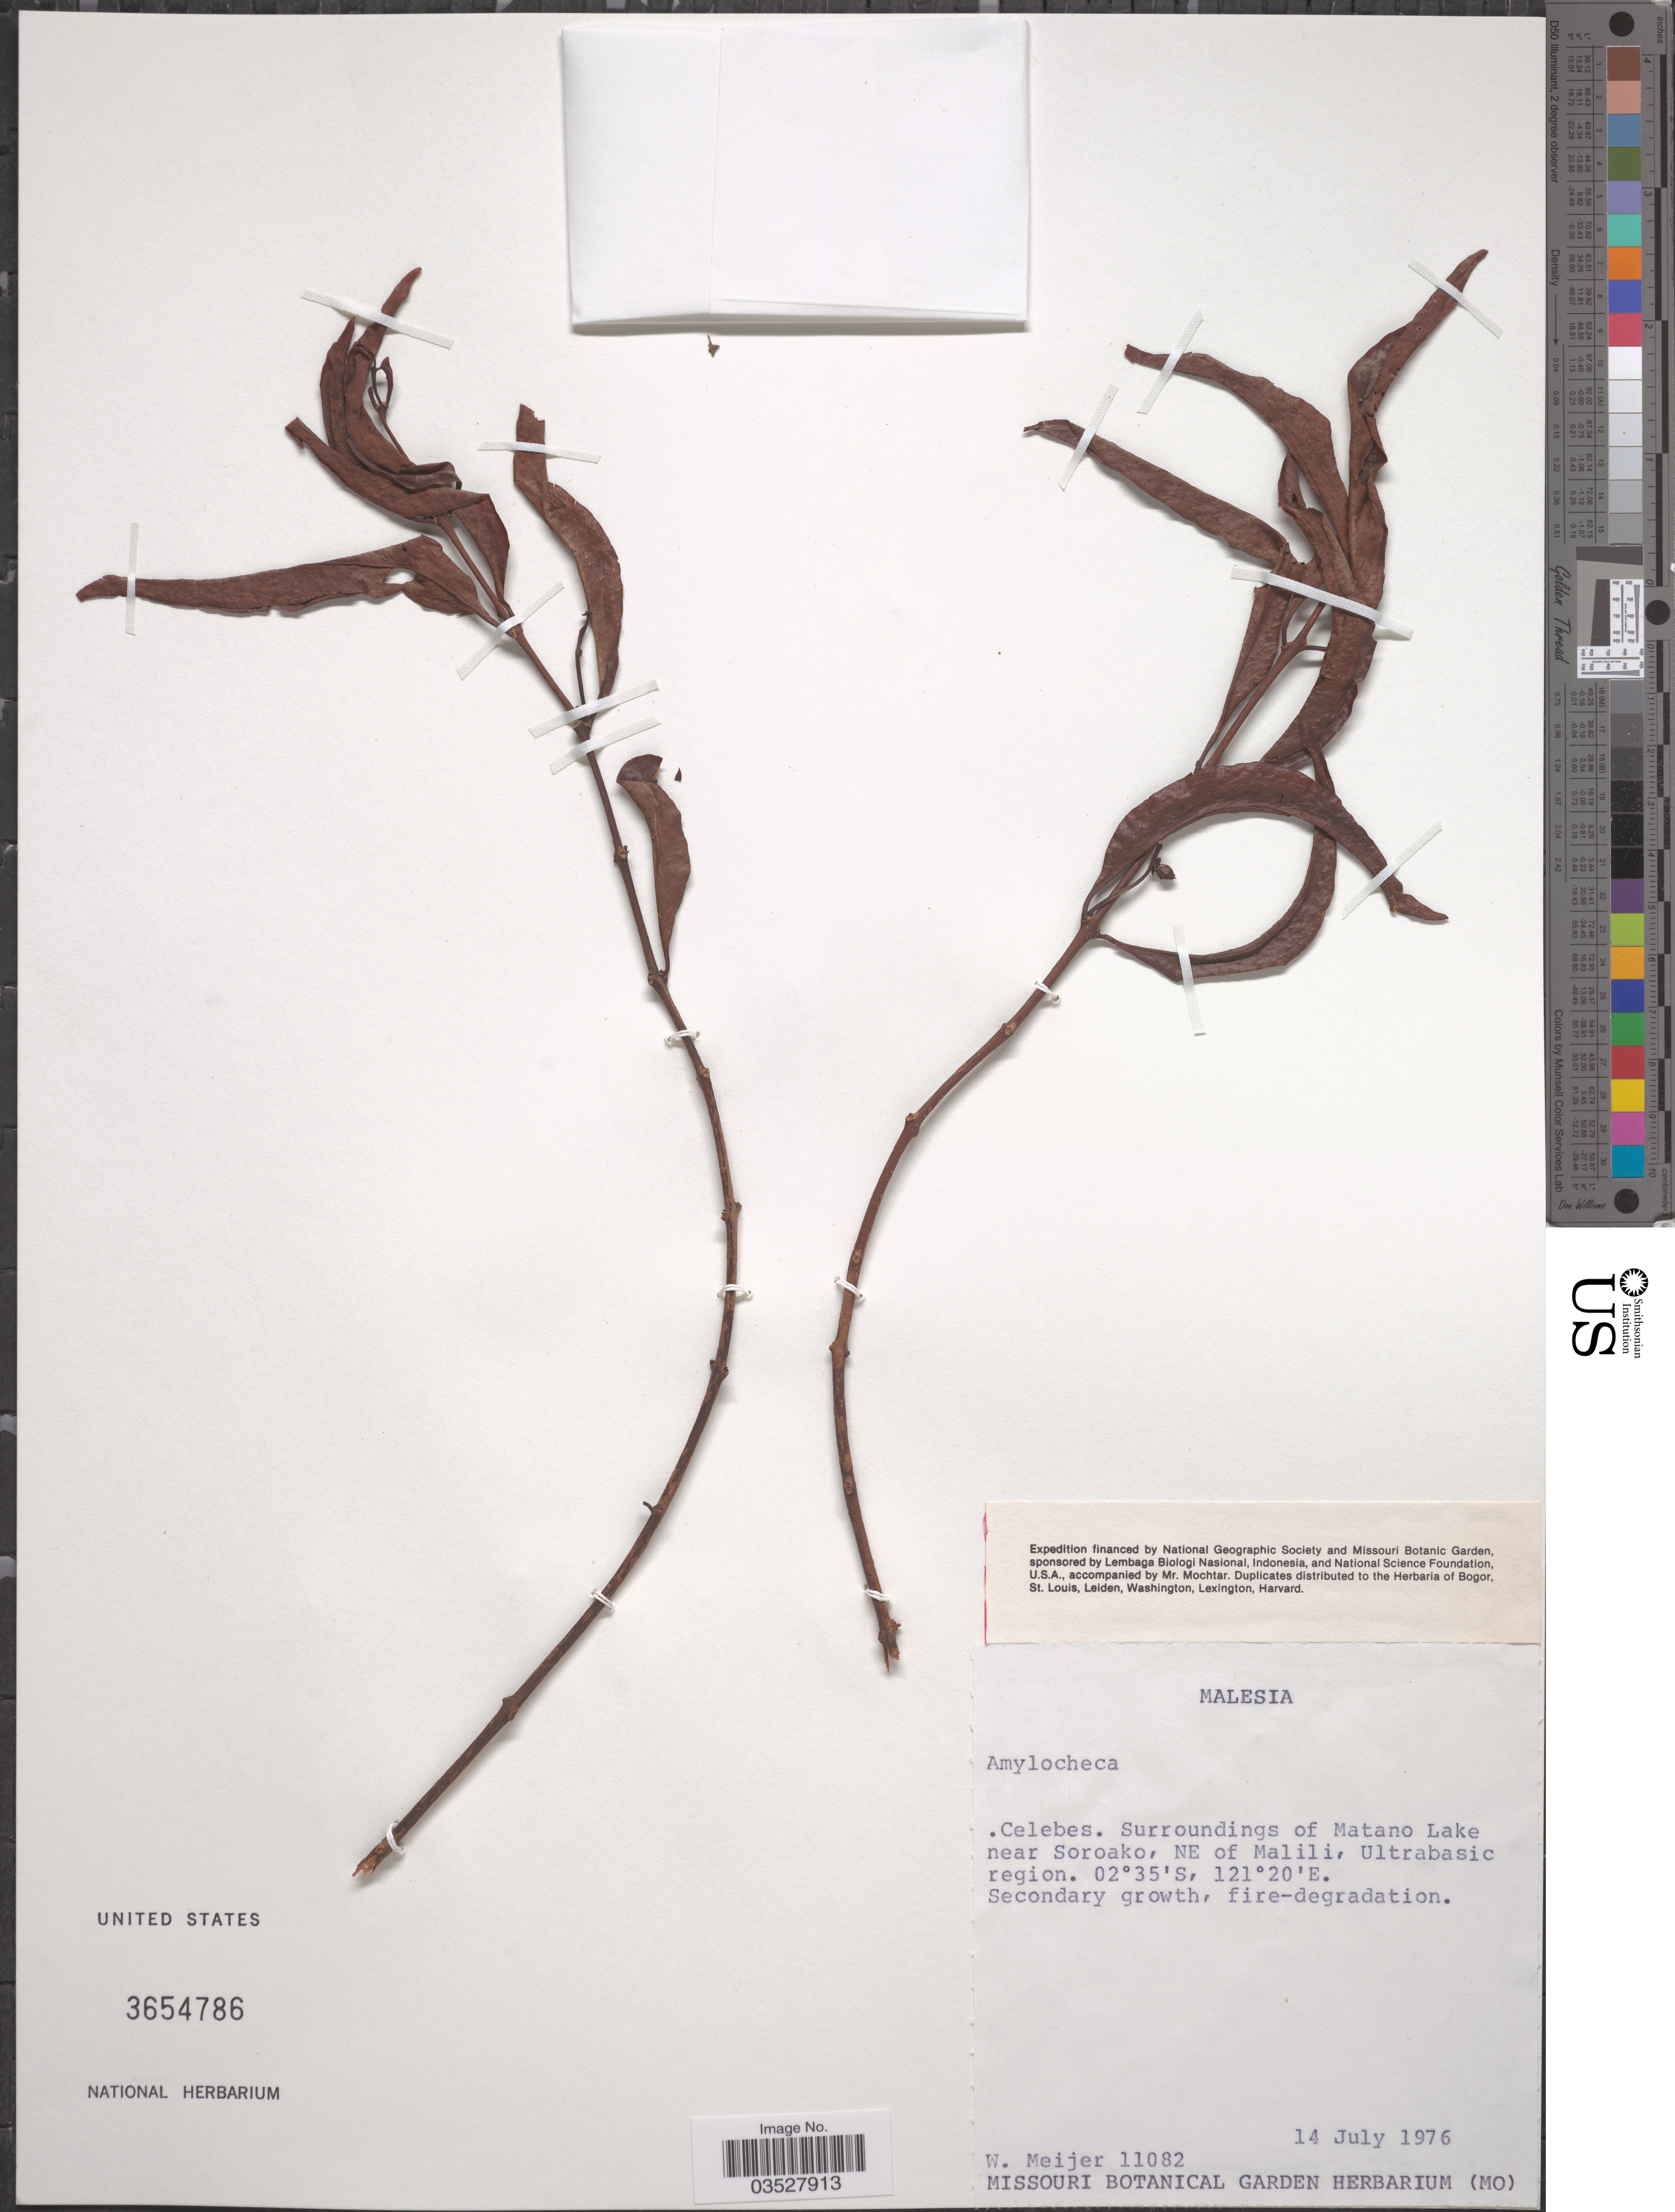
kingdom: Plantae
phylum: Tracheophyta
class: Magnoliopsida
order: Santalales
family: Loranthaceae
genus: Amylotheca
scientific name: Amylotheca sp.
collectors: W. Meijer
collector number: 11082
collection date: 1976-07-14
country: Indonesia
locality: Malesia. Celebes. Surroundings of Matano Lake near Soroako, NE of Malili, Ultrabasic region.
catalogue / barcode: US 3654786